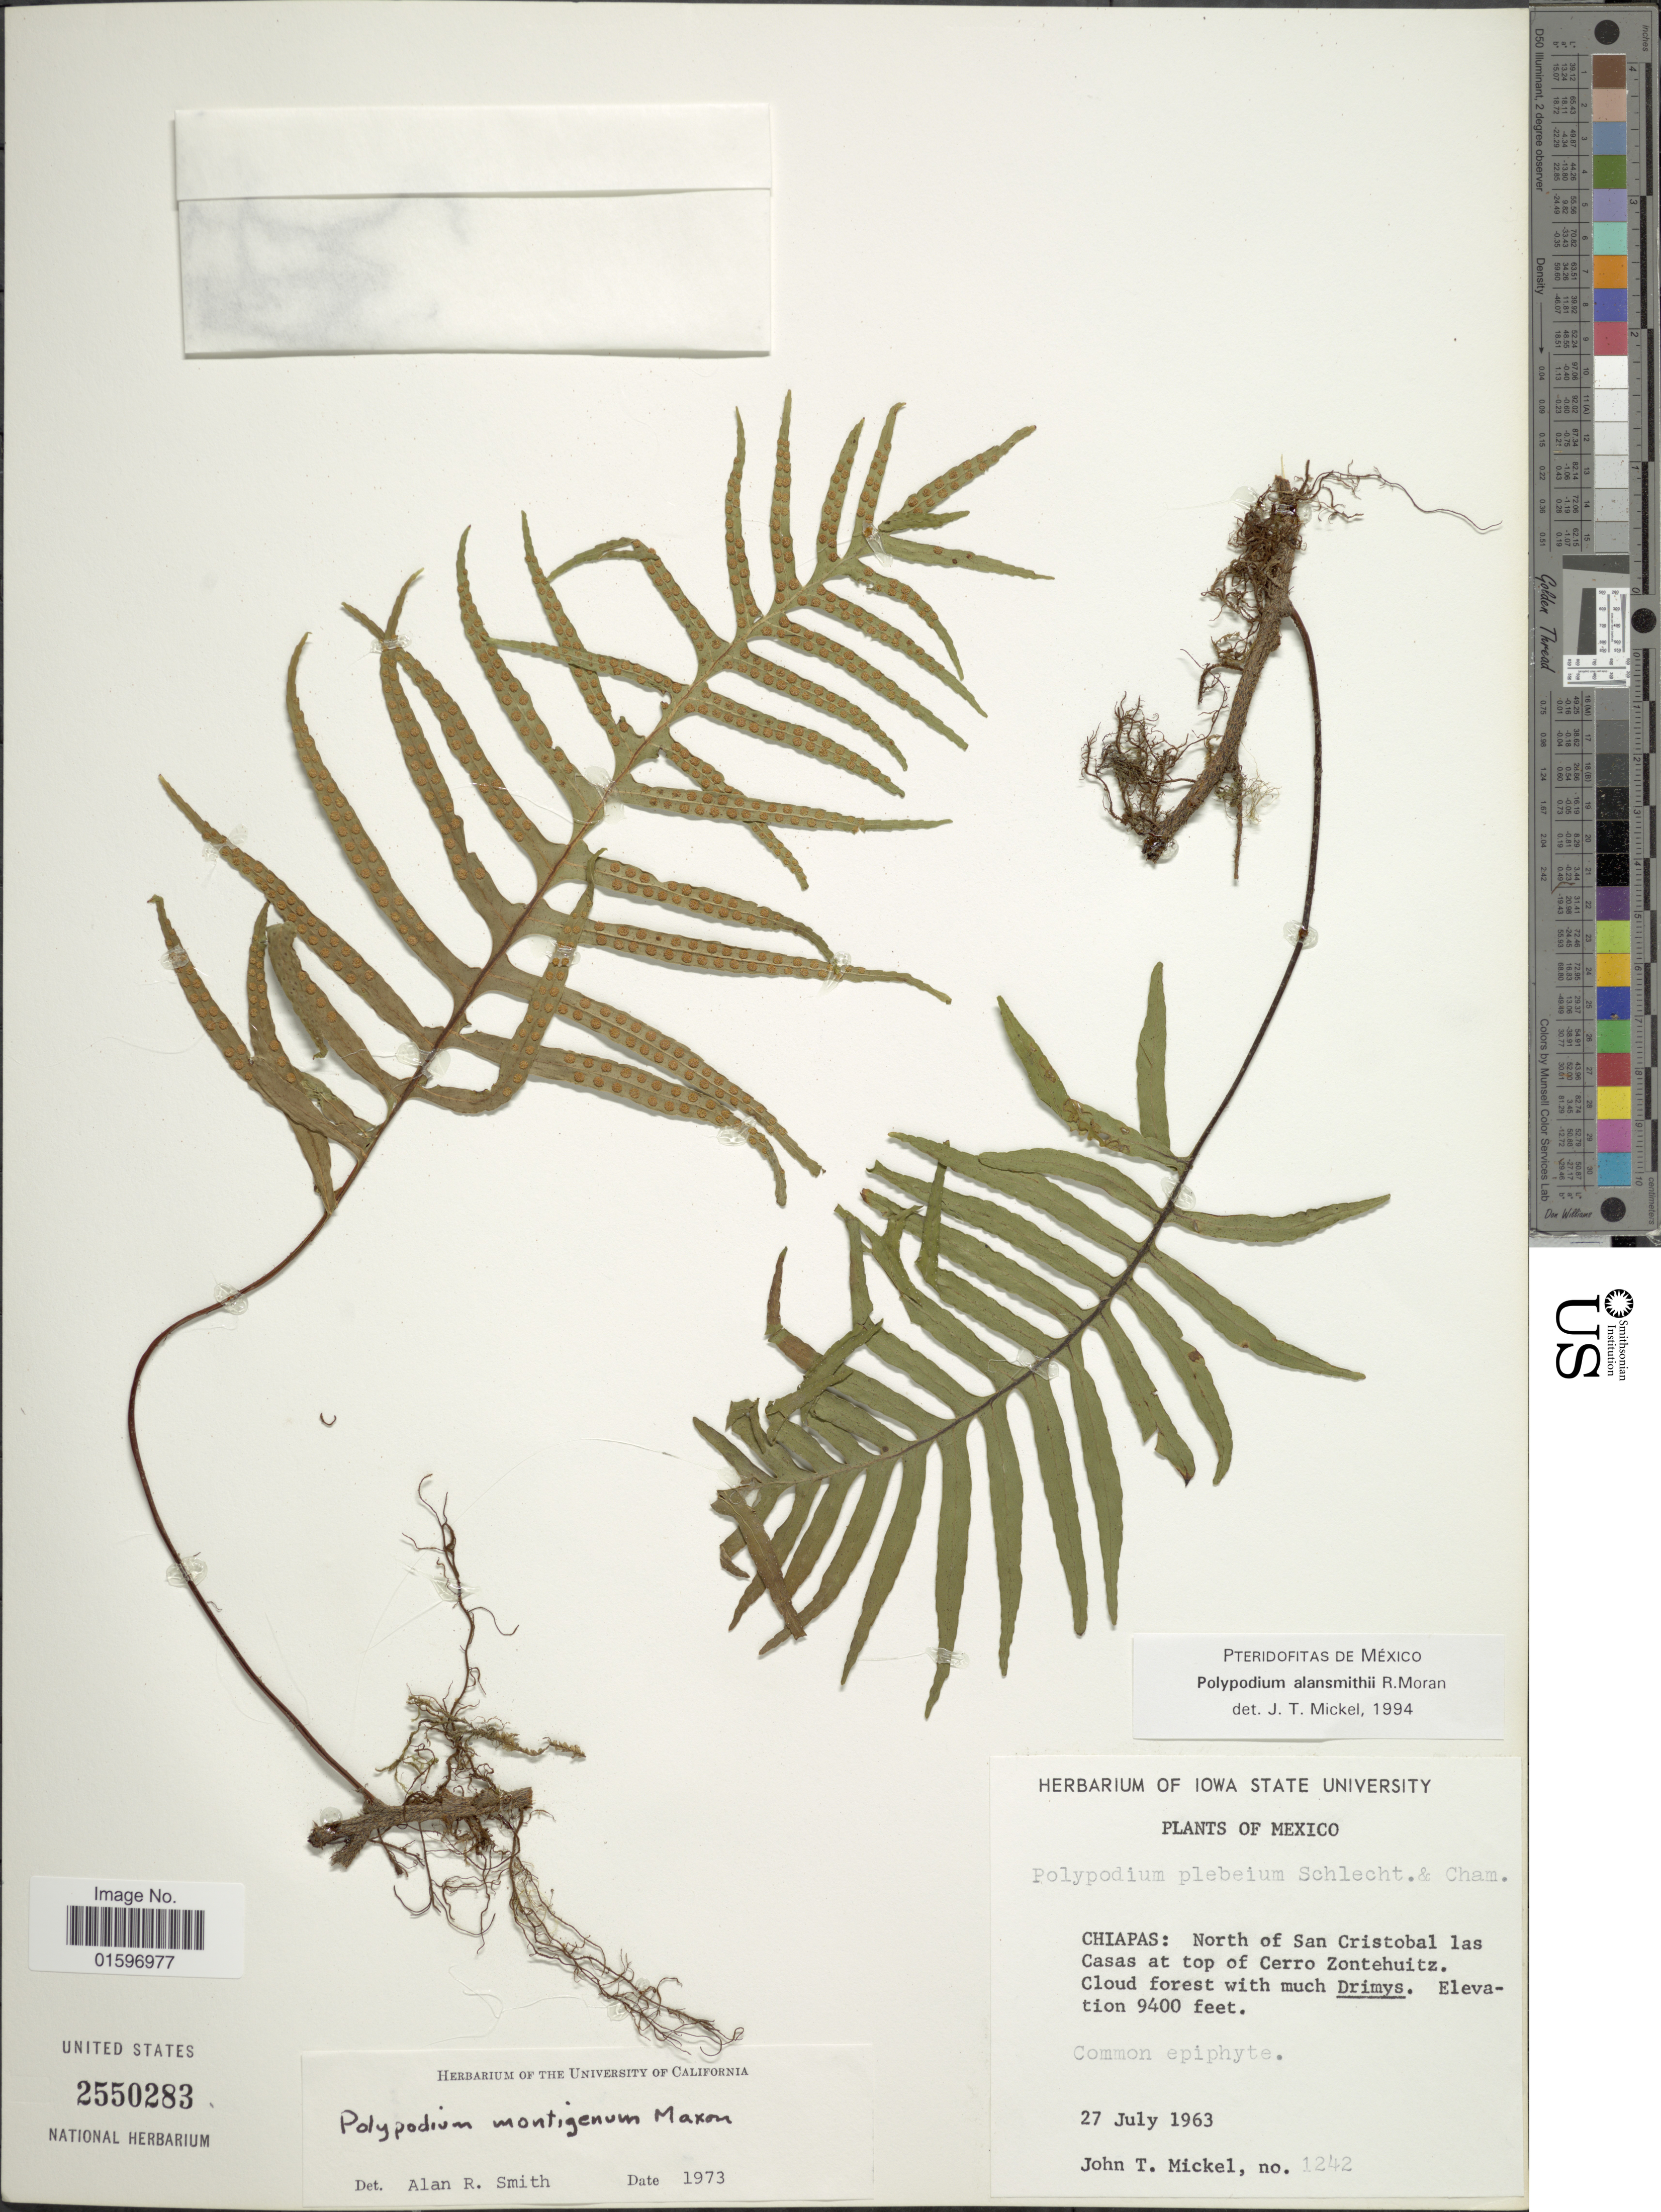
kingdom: Plantae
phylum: Tracheophyta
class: Polypodiopsida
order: Polypodiales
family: Polypodiaceae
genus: Pleopeltis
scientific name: Pleopeltis alansmithii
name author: (R.C. Moran)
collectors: J. T. Mickel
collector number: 1242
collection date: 1963-07-27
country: Mexico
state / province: Chiapas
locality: North of San Cristobal las Casas at top of Cerro Zontehuitz.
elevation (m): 2865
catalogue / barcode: US 2550283